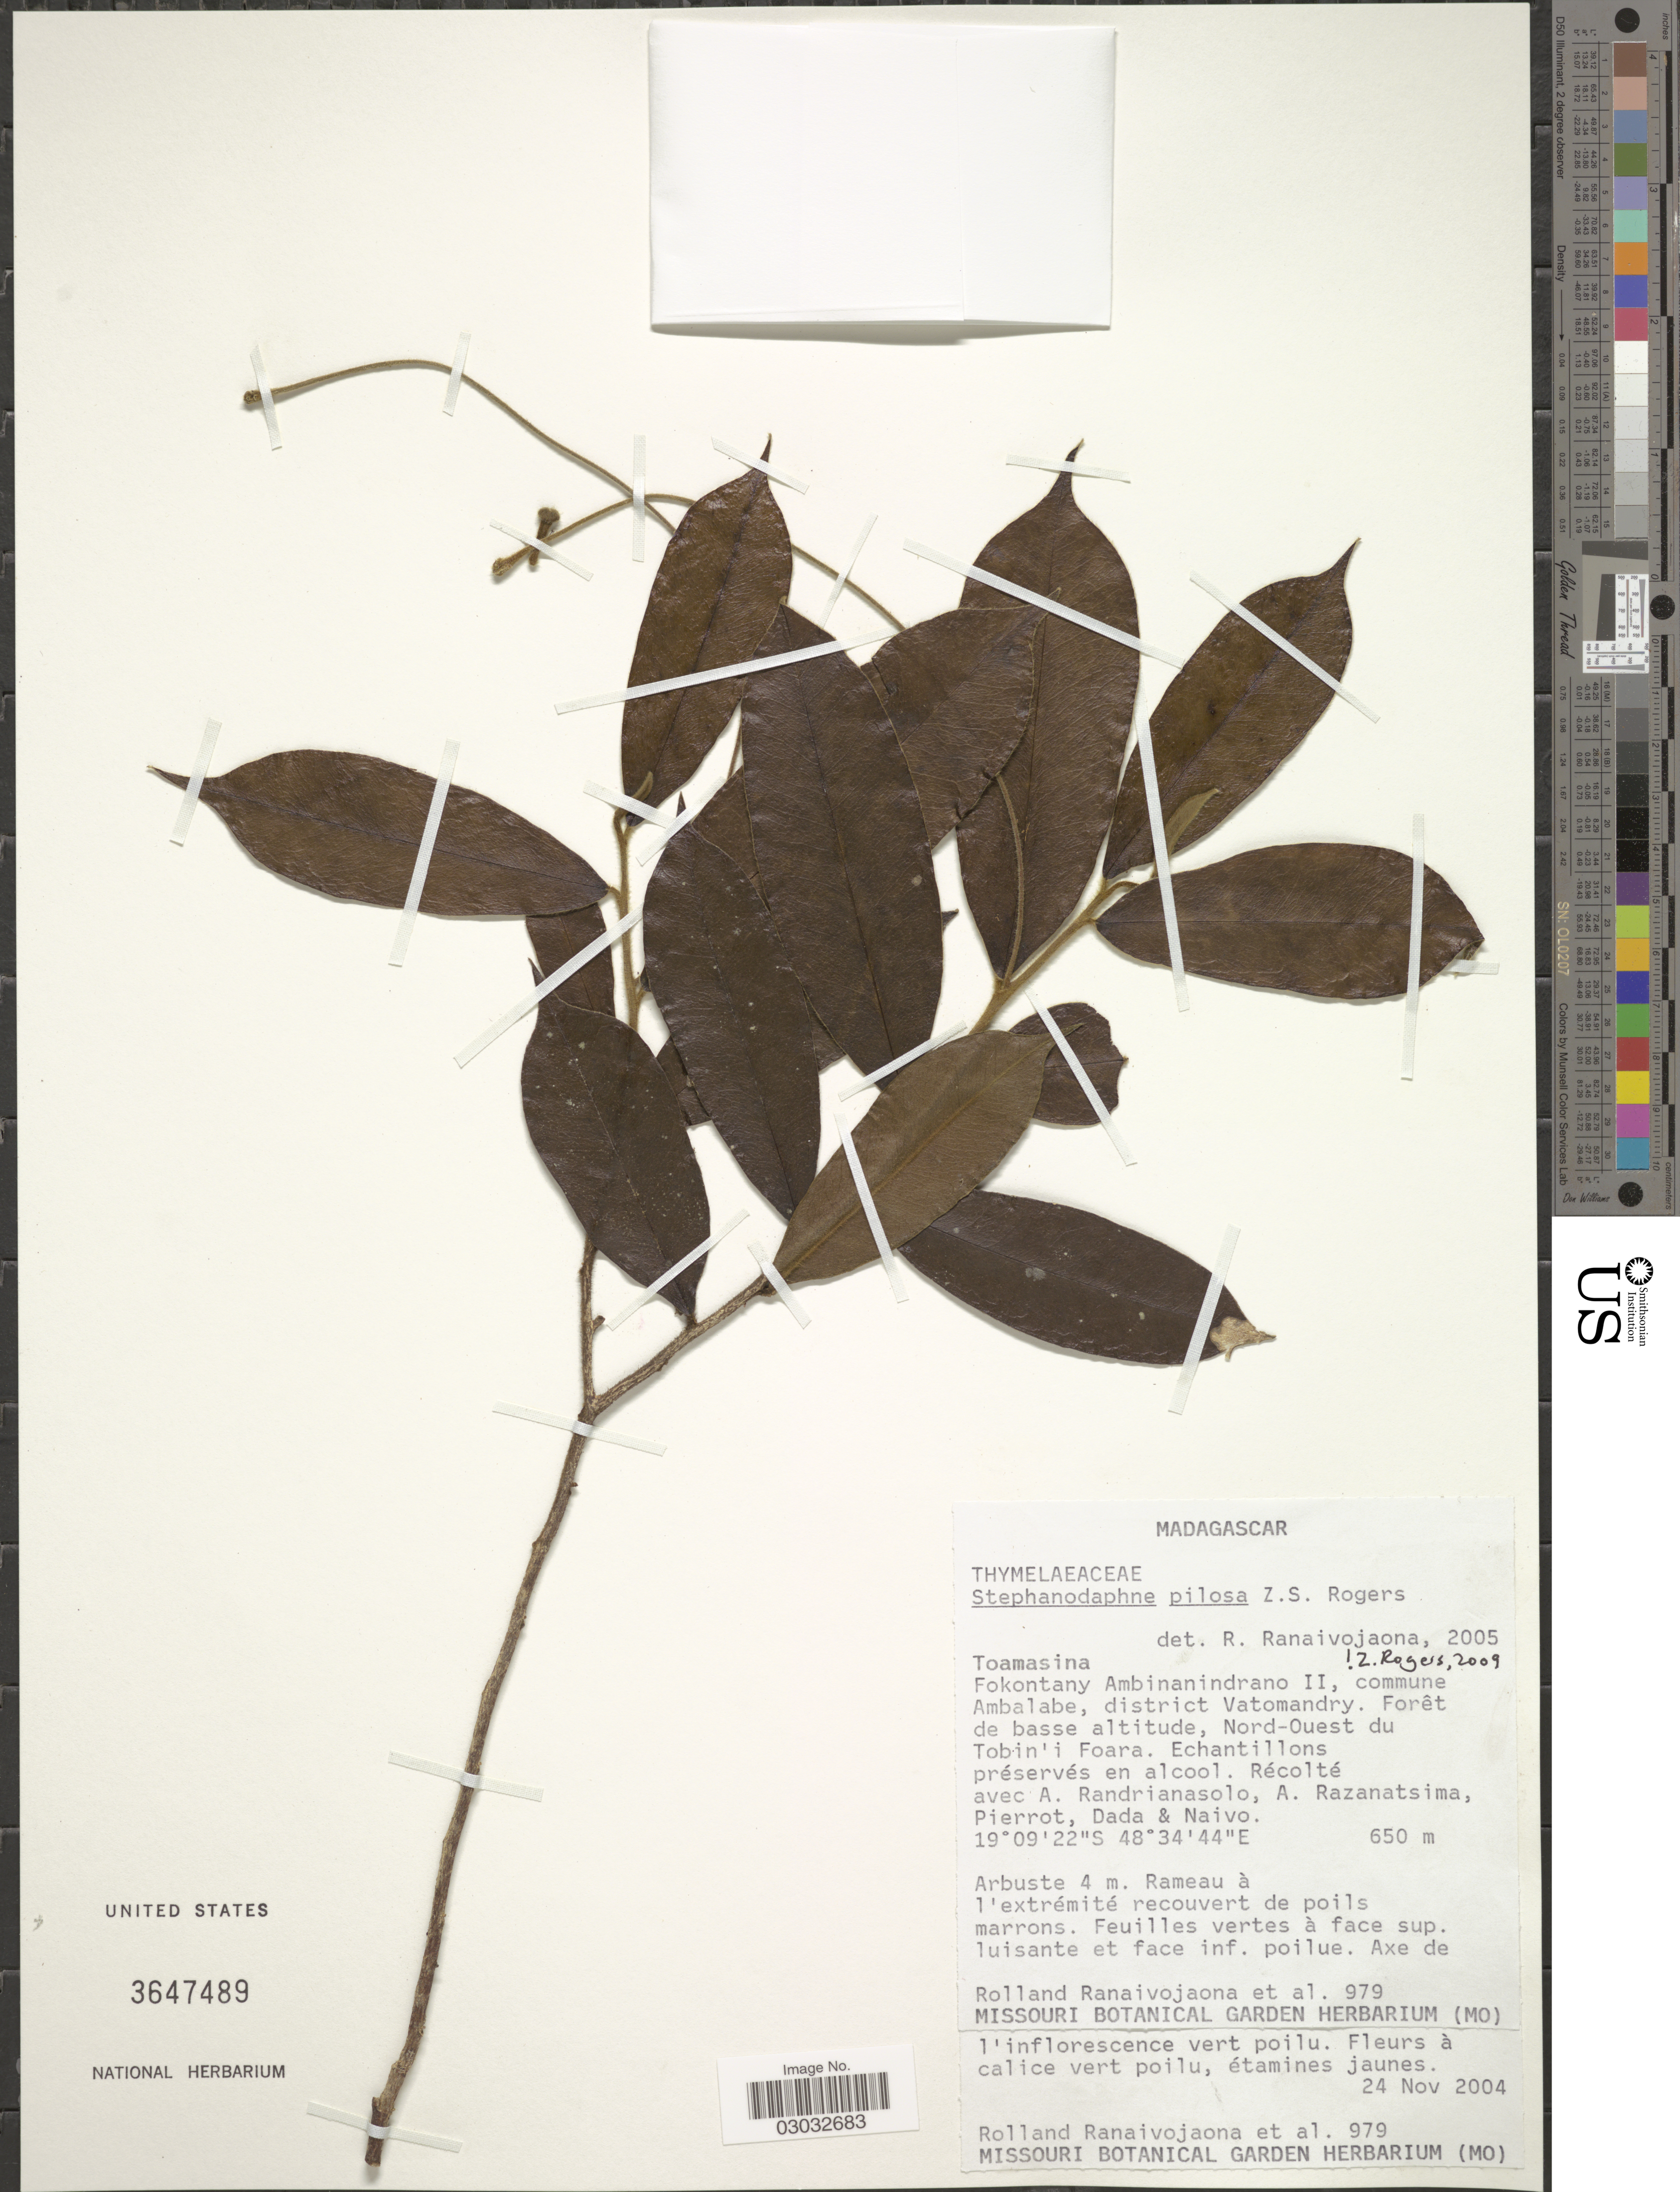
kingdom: Plantae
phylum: Tracheophyta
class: Magnoliopsida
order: Malvales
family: Thymelaeaceae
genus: Stephanodaphne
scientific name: Stephanodaphne pilosa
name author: Z.S. Rogers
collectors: R. Ranaivojaona, A. Randrianasolo, A. Razanatsima, Pierrot & et al.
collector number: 979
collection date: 2004-11-24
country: Madagascar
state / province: Alaotra Mangoro / Atsinanana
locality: Fokontany Ambinanindrano II, commune Ambalabe, district Vatomandry. Nord-Ouest du Tobin'i Foara.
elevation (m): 650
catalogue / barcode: US 3647489